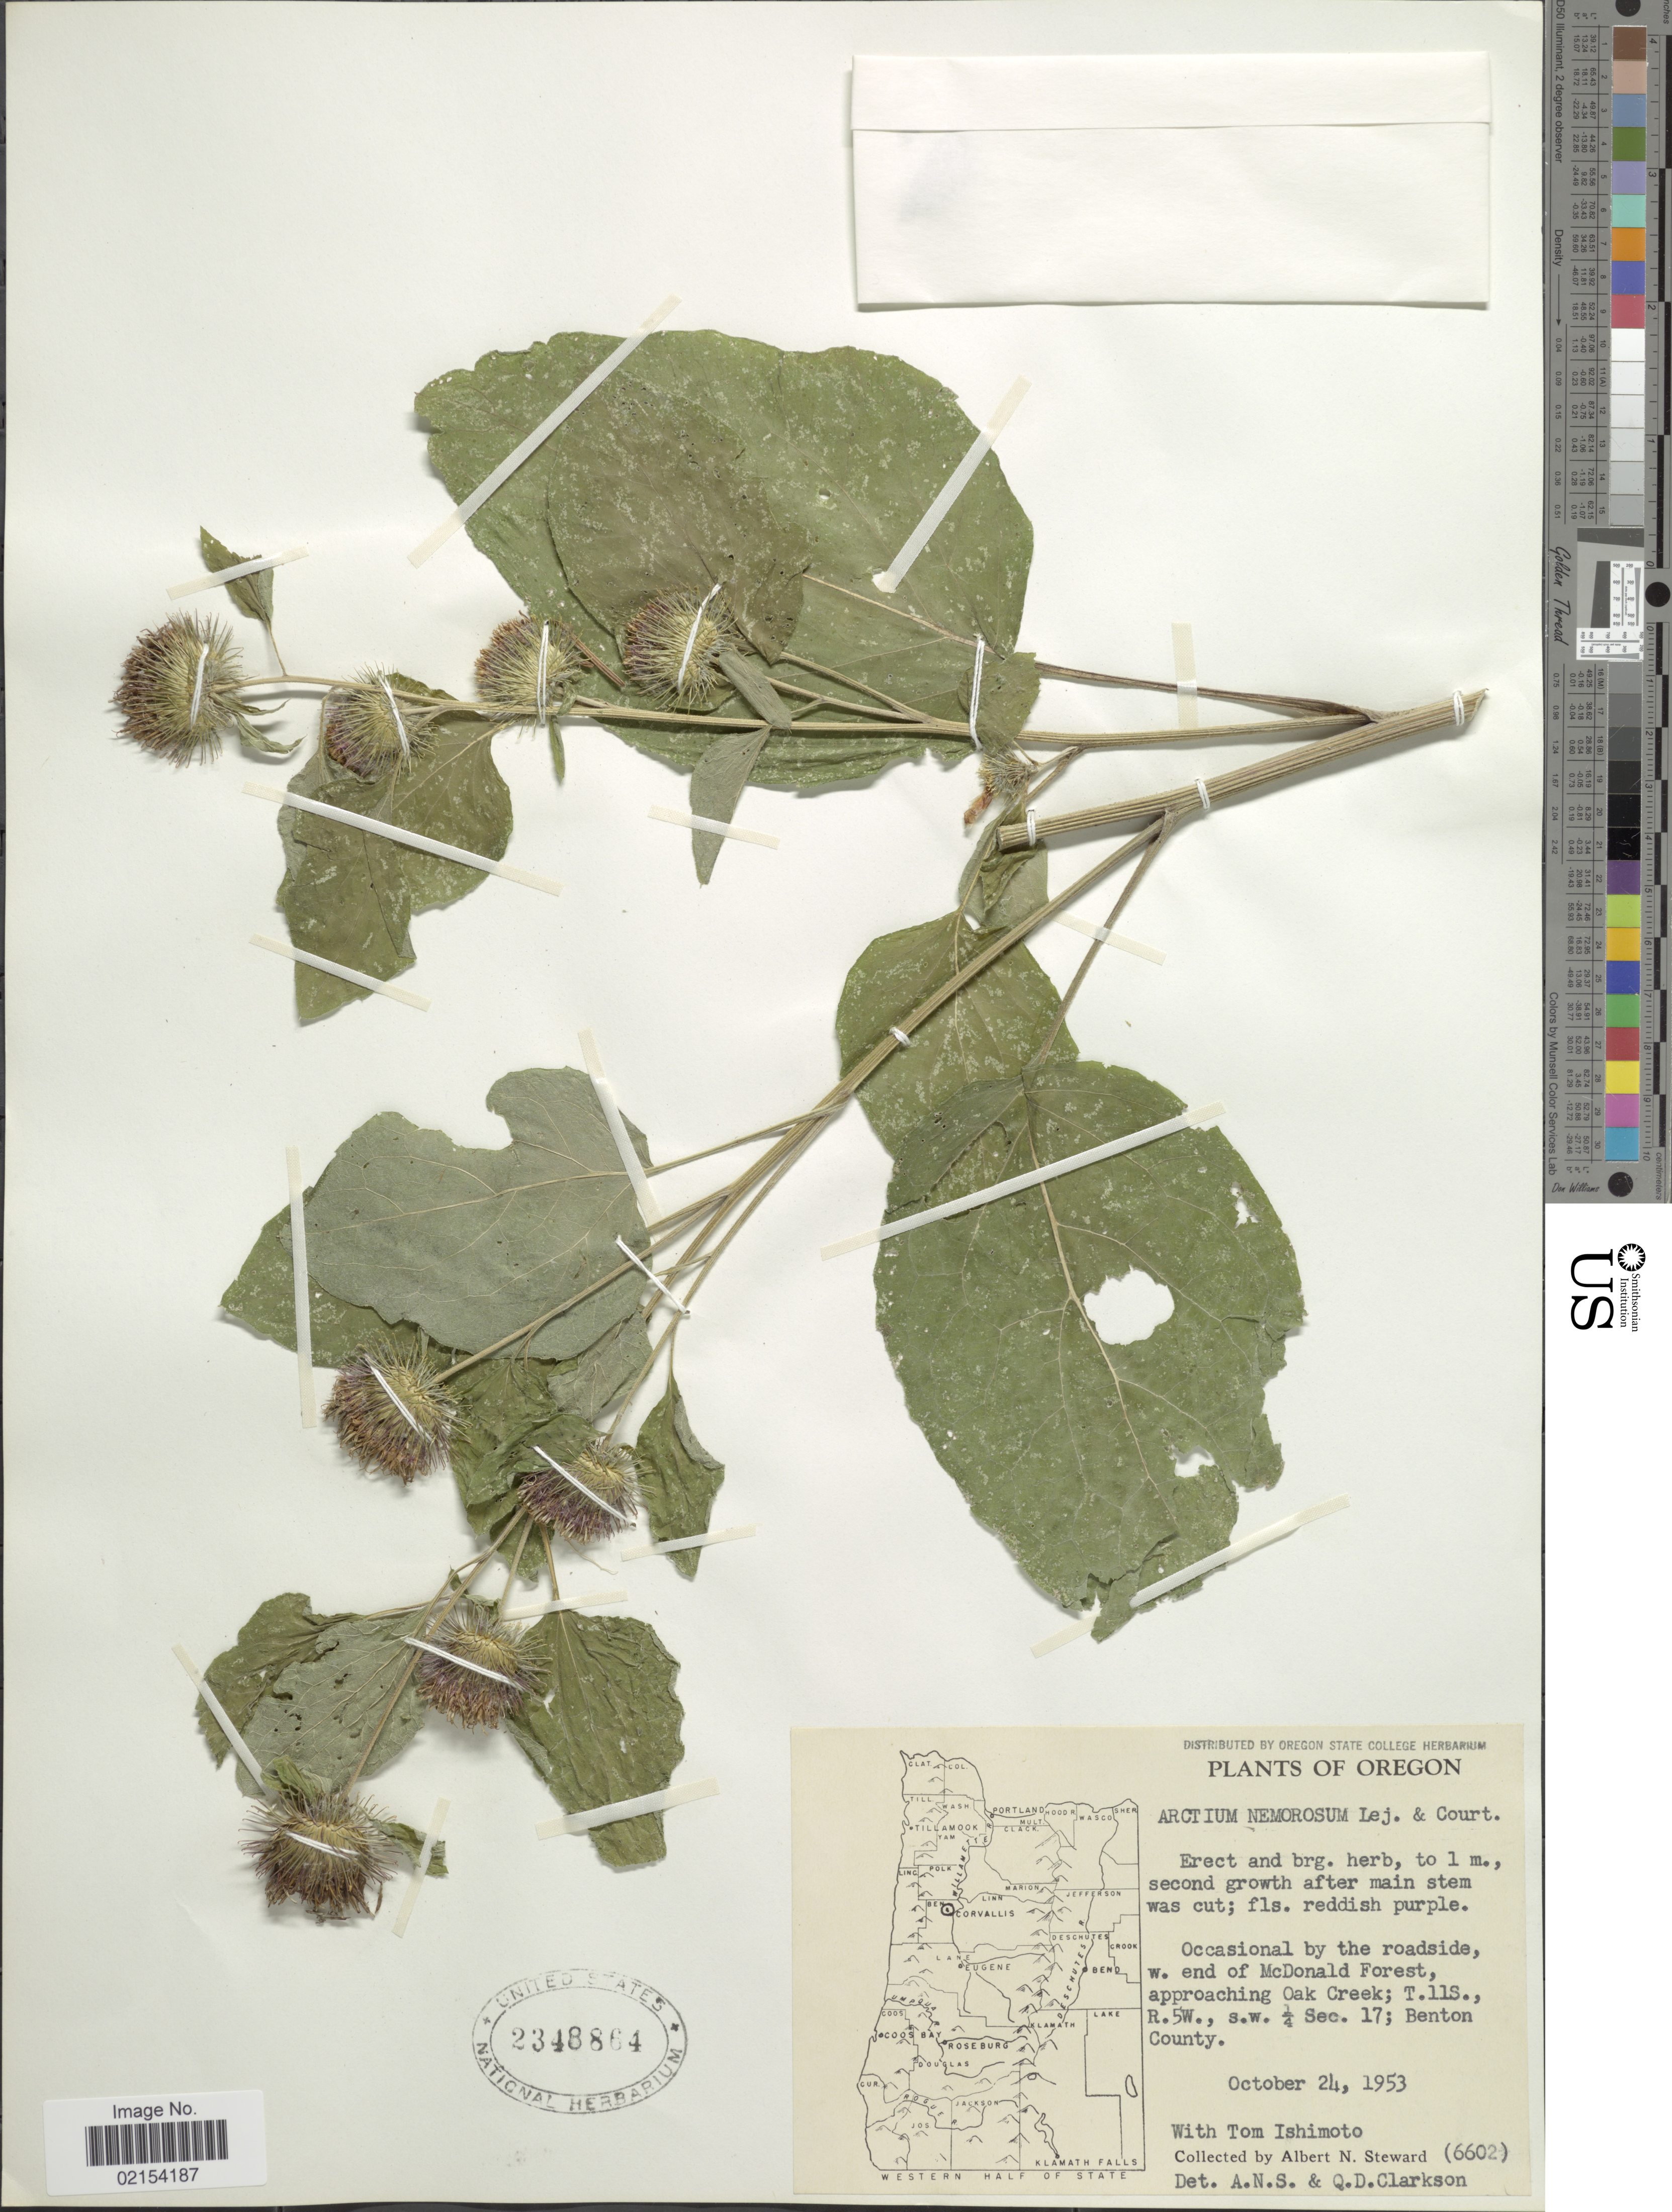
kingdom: Plantae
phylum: Tracheophyta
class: Magnoliopsida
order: Asterales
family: Asteraceae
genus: Arctium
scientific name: Arctium nemorosum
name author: Lej.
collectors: A. N. Steward & T. Ishimoto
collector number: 6602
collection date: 1953-10-24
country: United States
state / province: Oregon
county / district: Benton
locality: W. end of McDonald Forest, approaching Oak Creek; T11S., R5W sw. 1/4 sec. 17 Benton County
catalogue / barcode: US 2348864